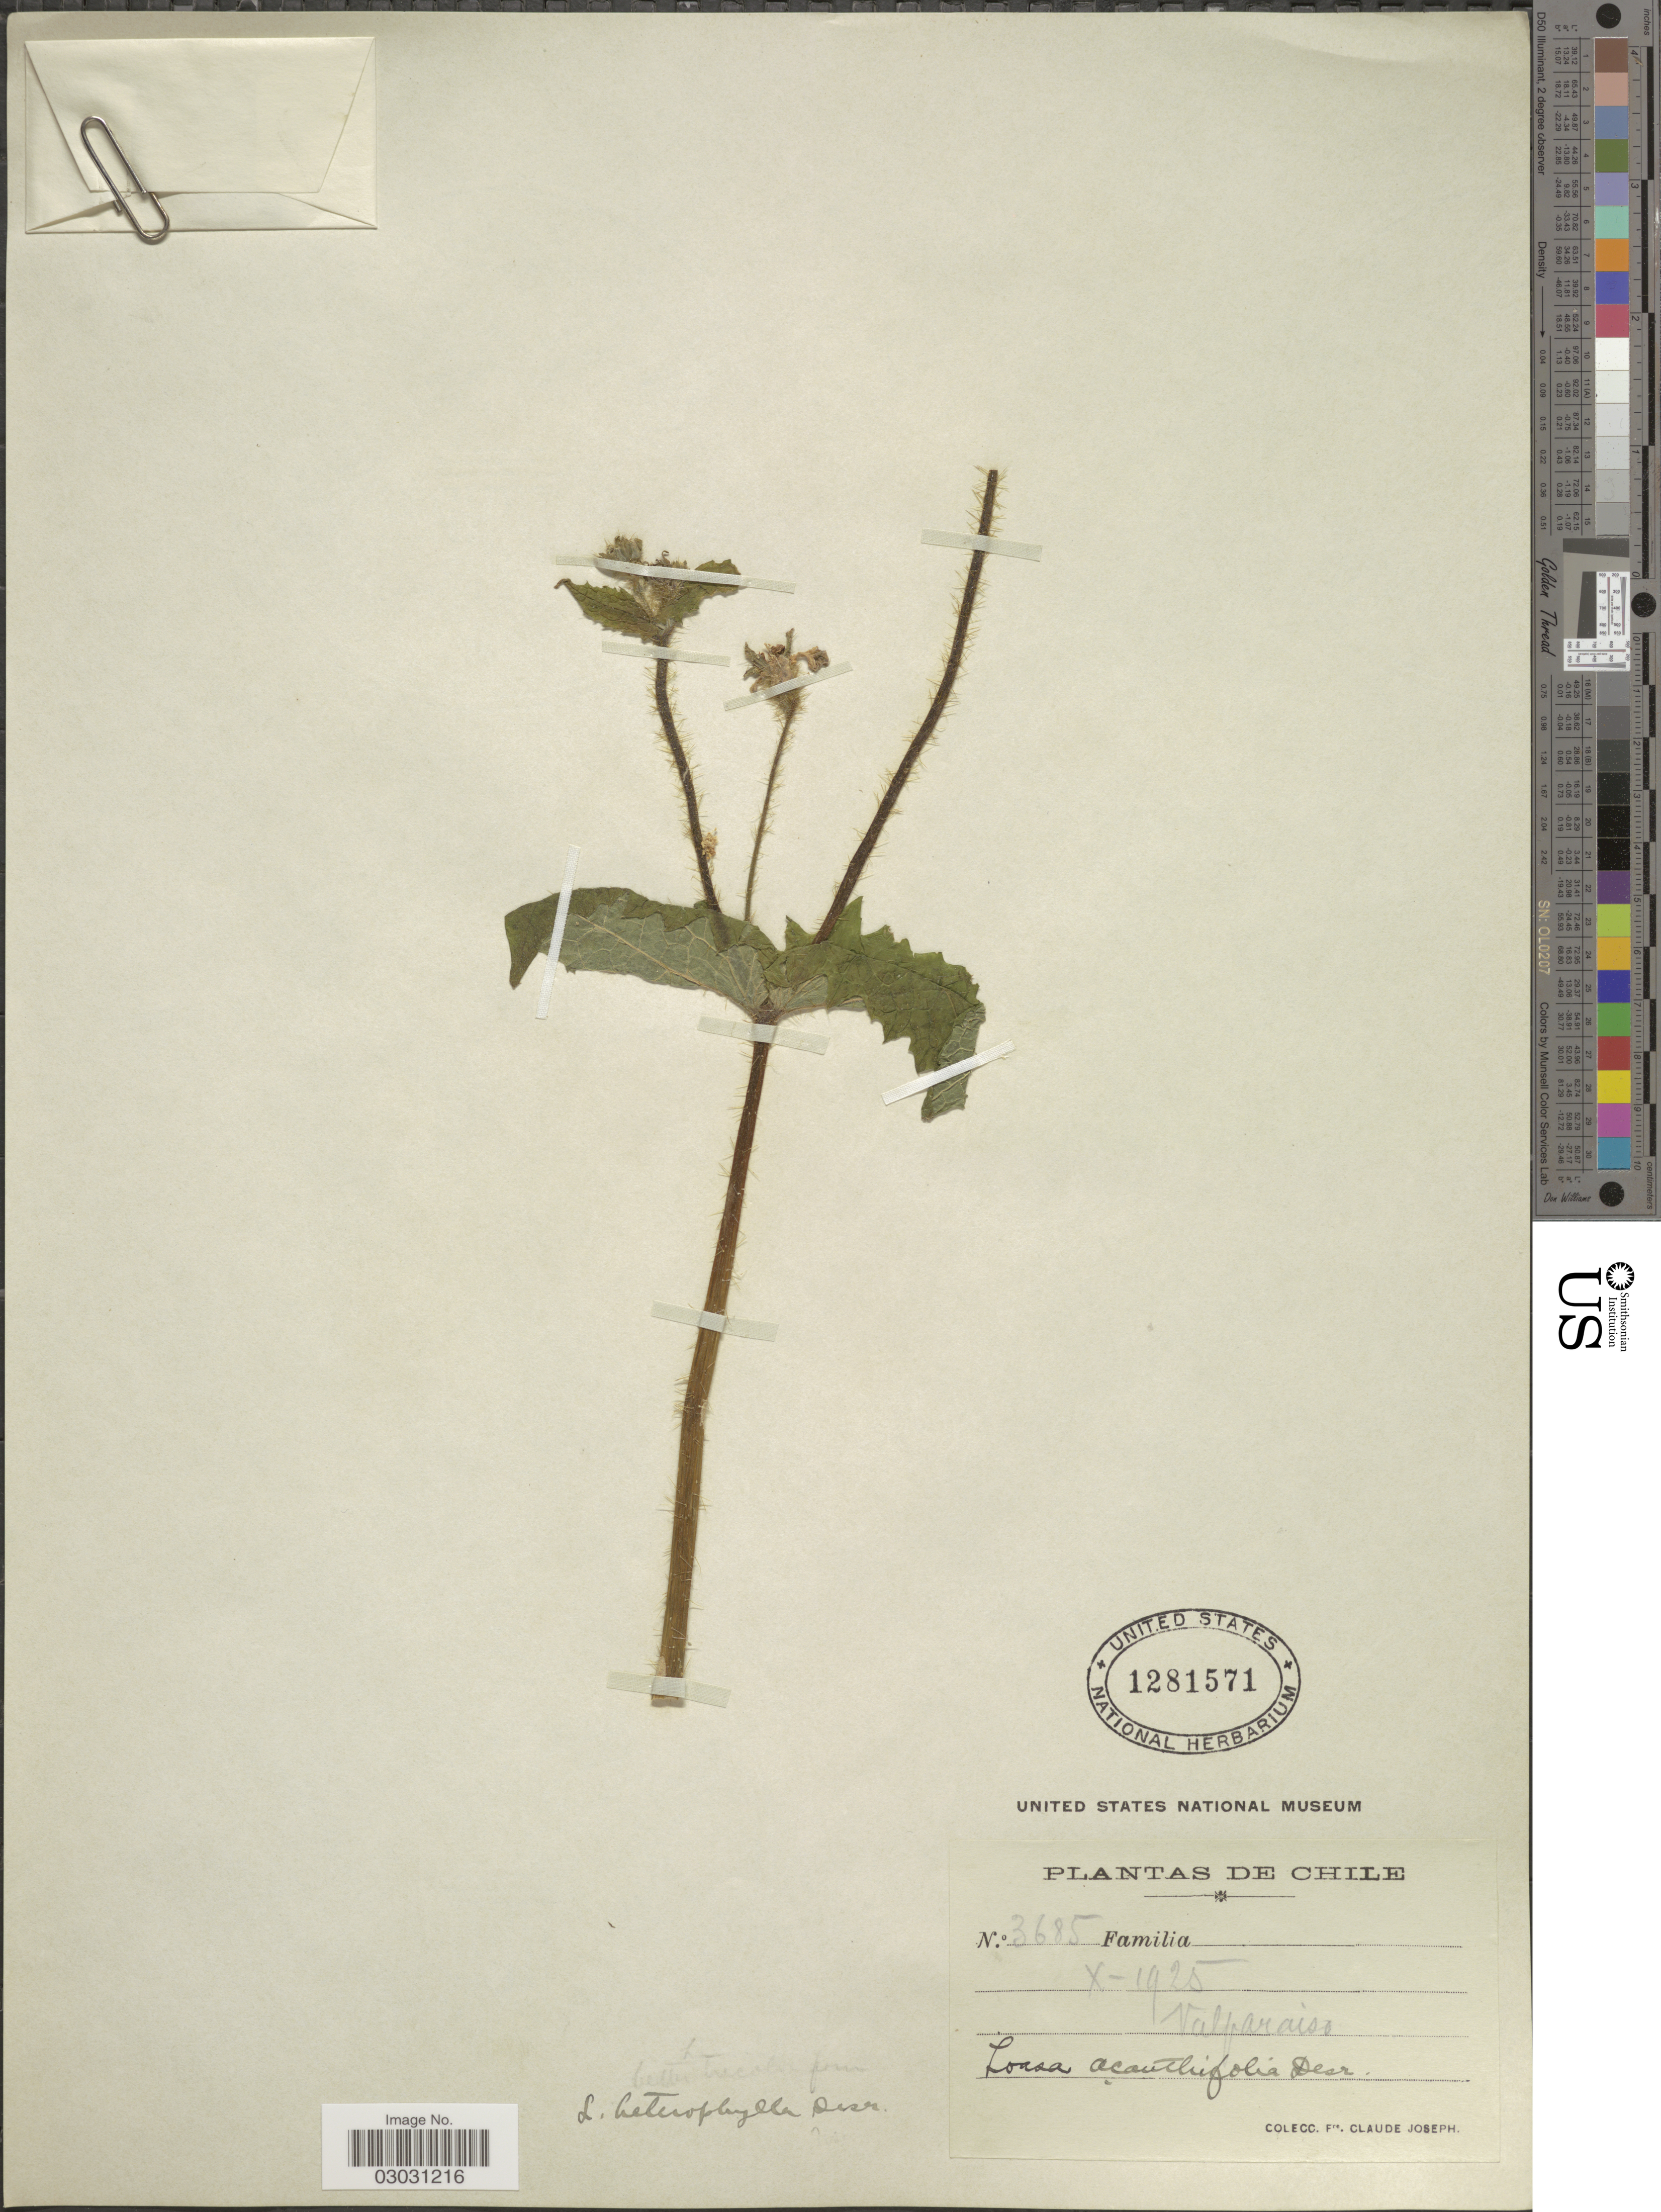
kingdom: Plantae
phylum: Tracheophyta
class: Magnoliopsida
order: Cornales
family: Loasaceae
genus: Loasa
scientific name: Loasa heterophylla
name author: Hook. & Arn.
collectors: Bro. Claude-Joseph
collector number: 3685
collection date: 1925-10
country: Chile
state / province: Valparaíso (V)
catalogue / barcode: US 1281571